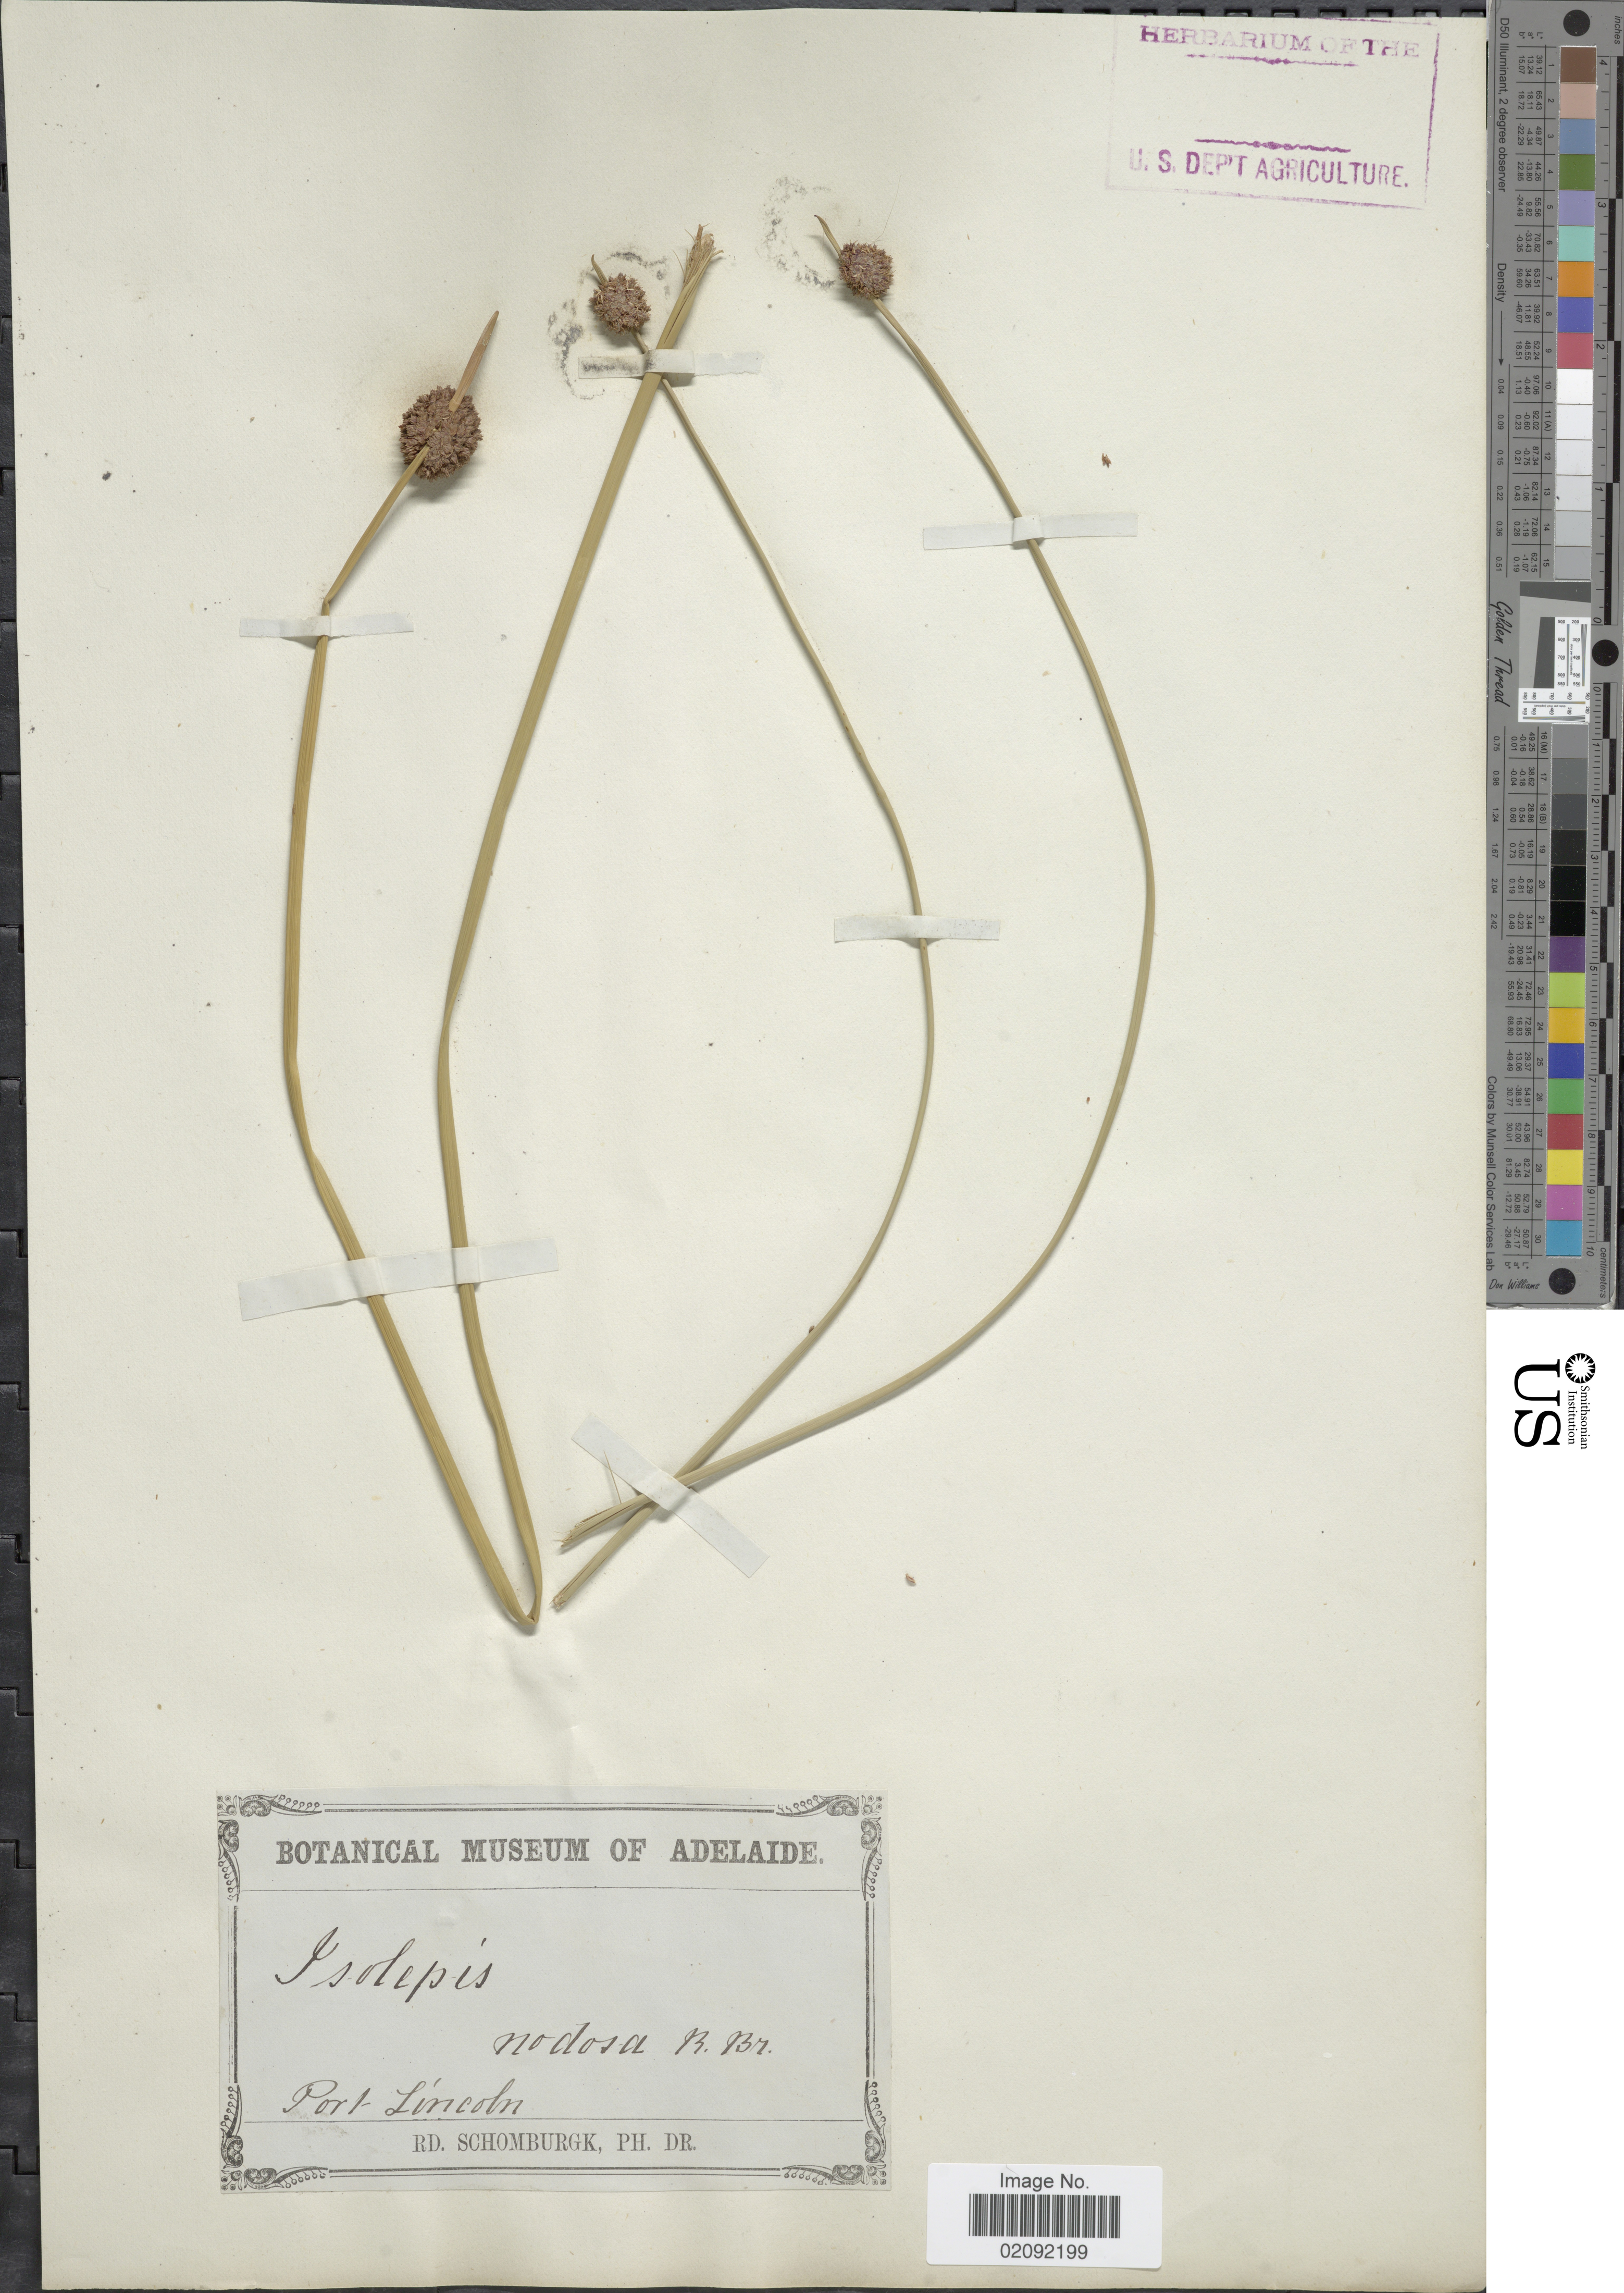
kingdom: Plantae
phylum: Tracheophyta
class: Liliopsida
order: Poales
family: Cyperaceae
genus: Ficinia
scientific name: Ficinia nodosa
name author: (Rottb.) Goetgh. et al.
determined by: Strong, M. T., (US), Smithsonian Institution - National Museum of Natural History (UNITED STATES)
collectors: M. R. Schomburgk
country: Australia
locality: Port Lincoln